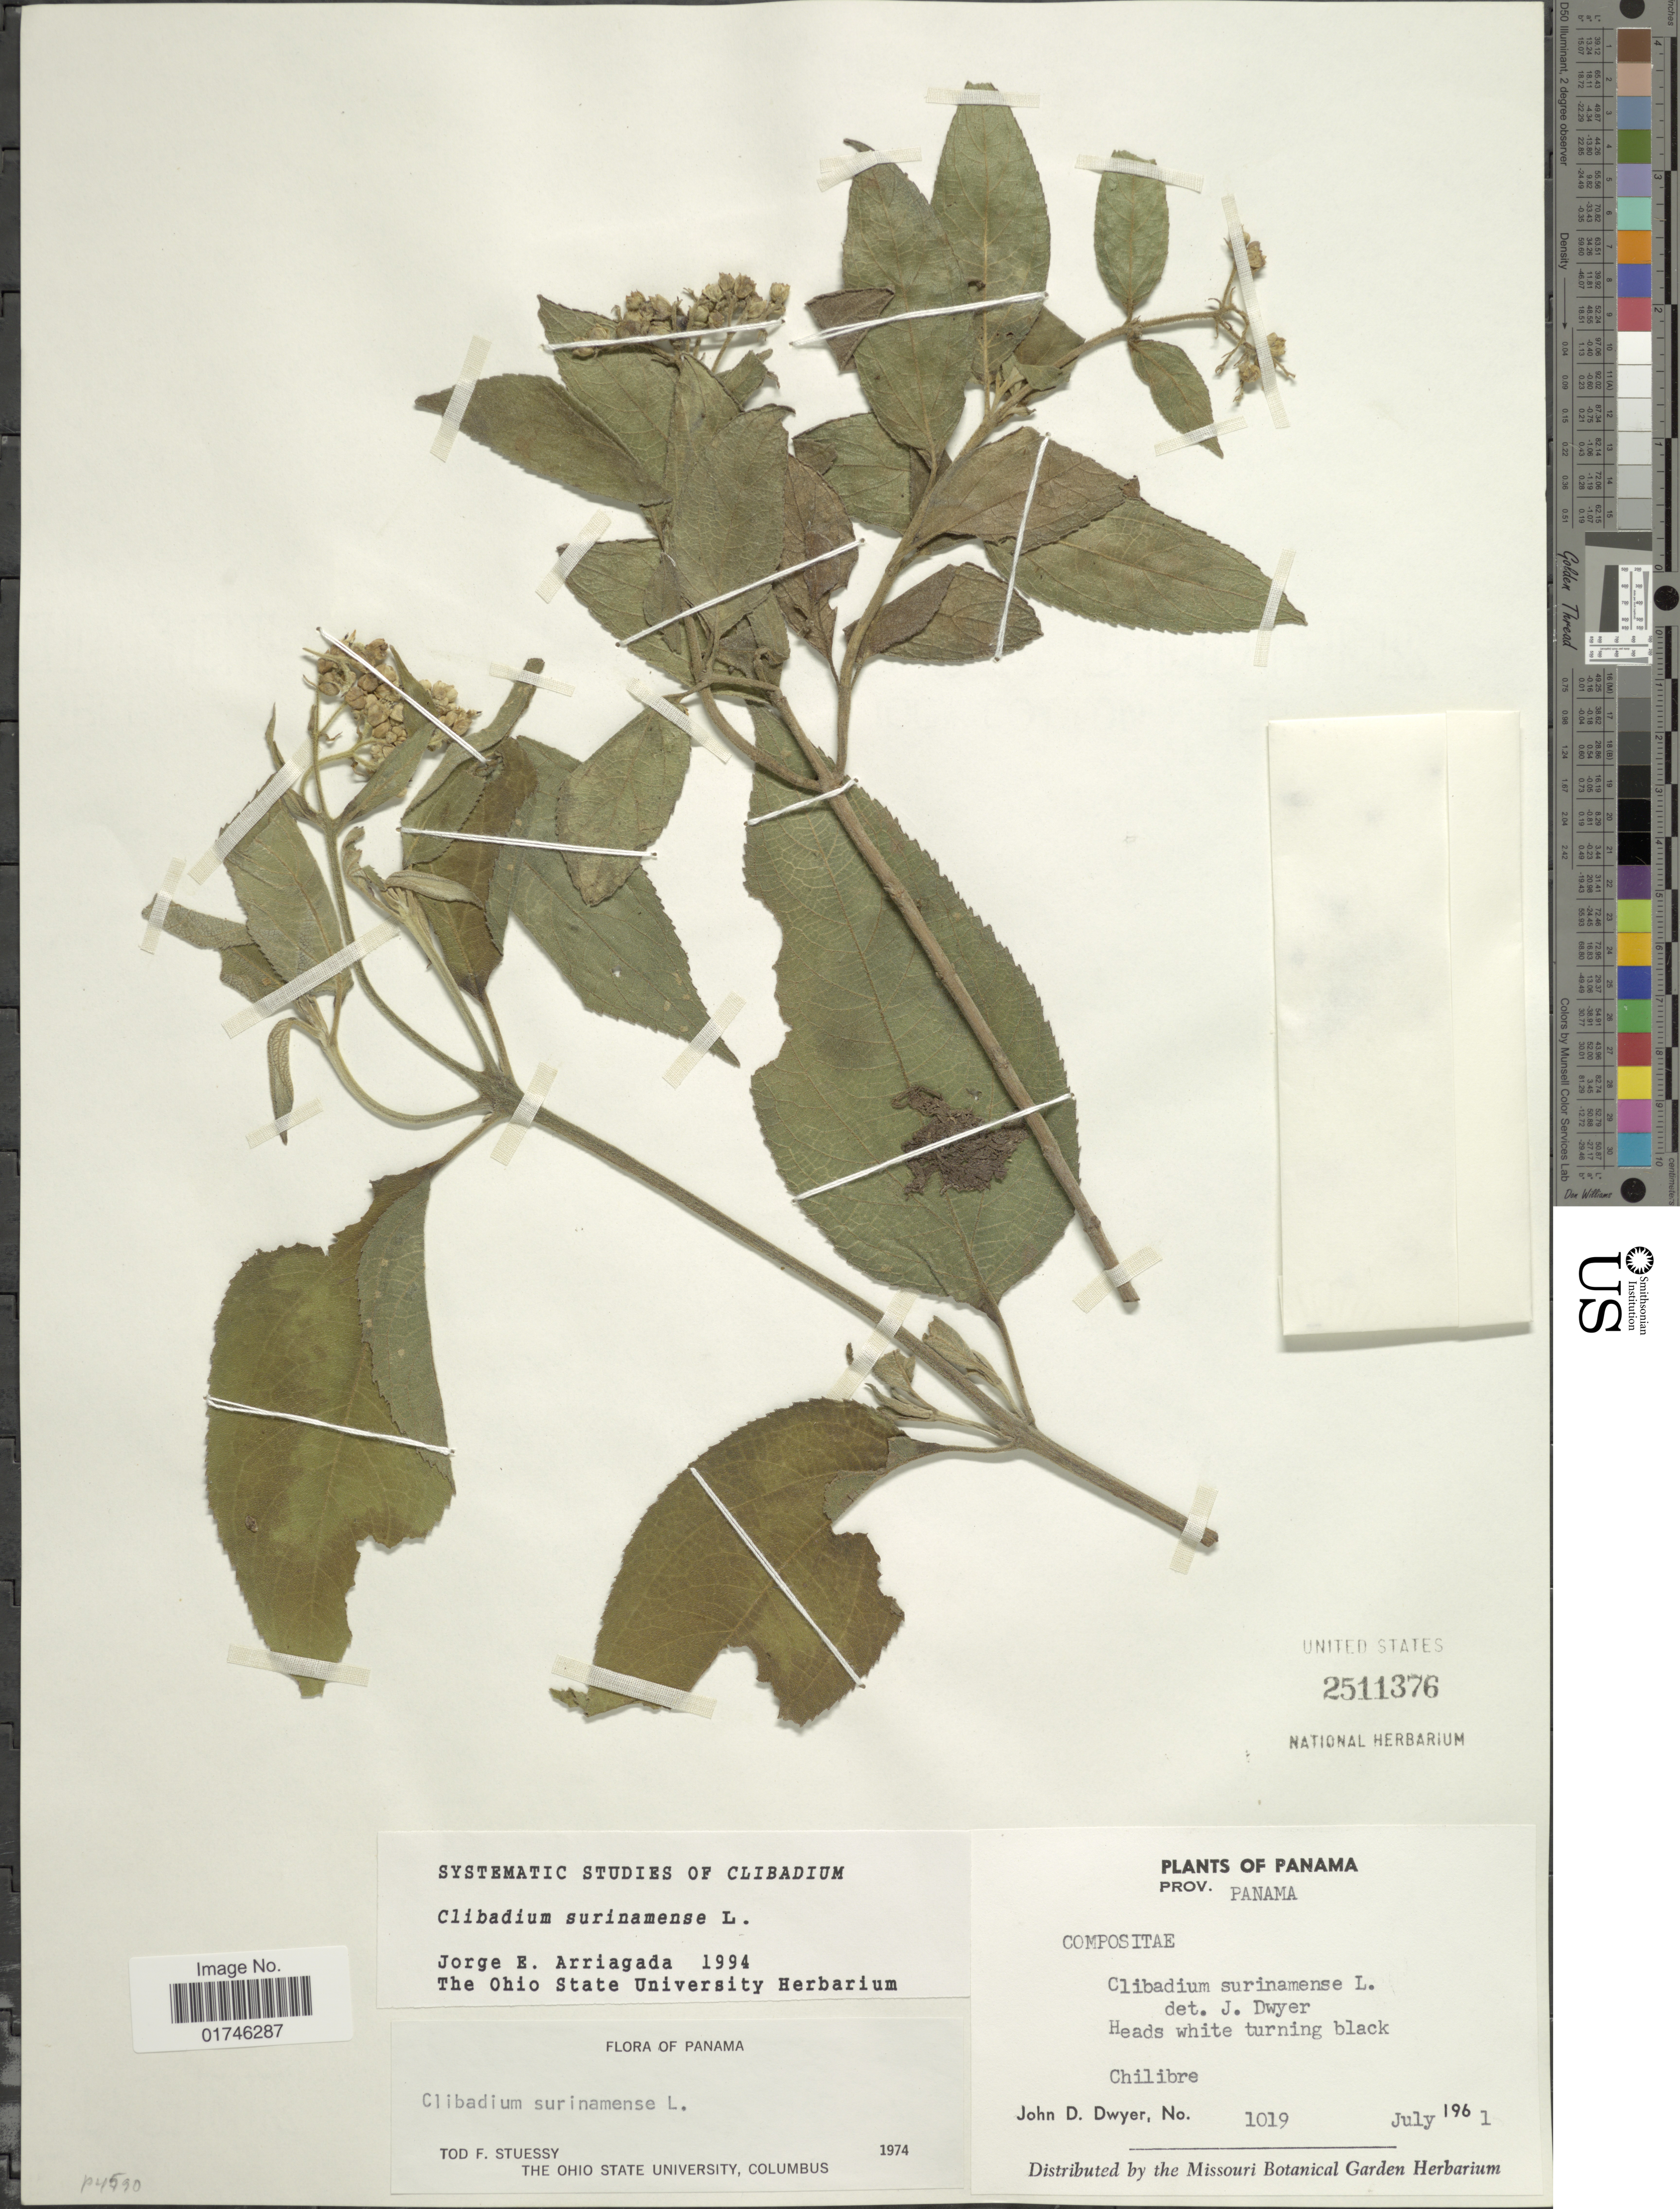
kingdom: Plantae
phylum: Tracheophyta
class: Magnoliopsida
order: Asterales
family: Asteraceae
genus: Clibadium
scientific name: Clibadium surinamense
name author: L.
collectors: J. D. Dwyer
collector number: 1019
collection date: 1961-07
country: Panama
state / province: Panamá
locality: Prov. Panama. Chilibre.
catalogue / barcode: US 2511376